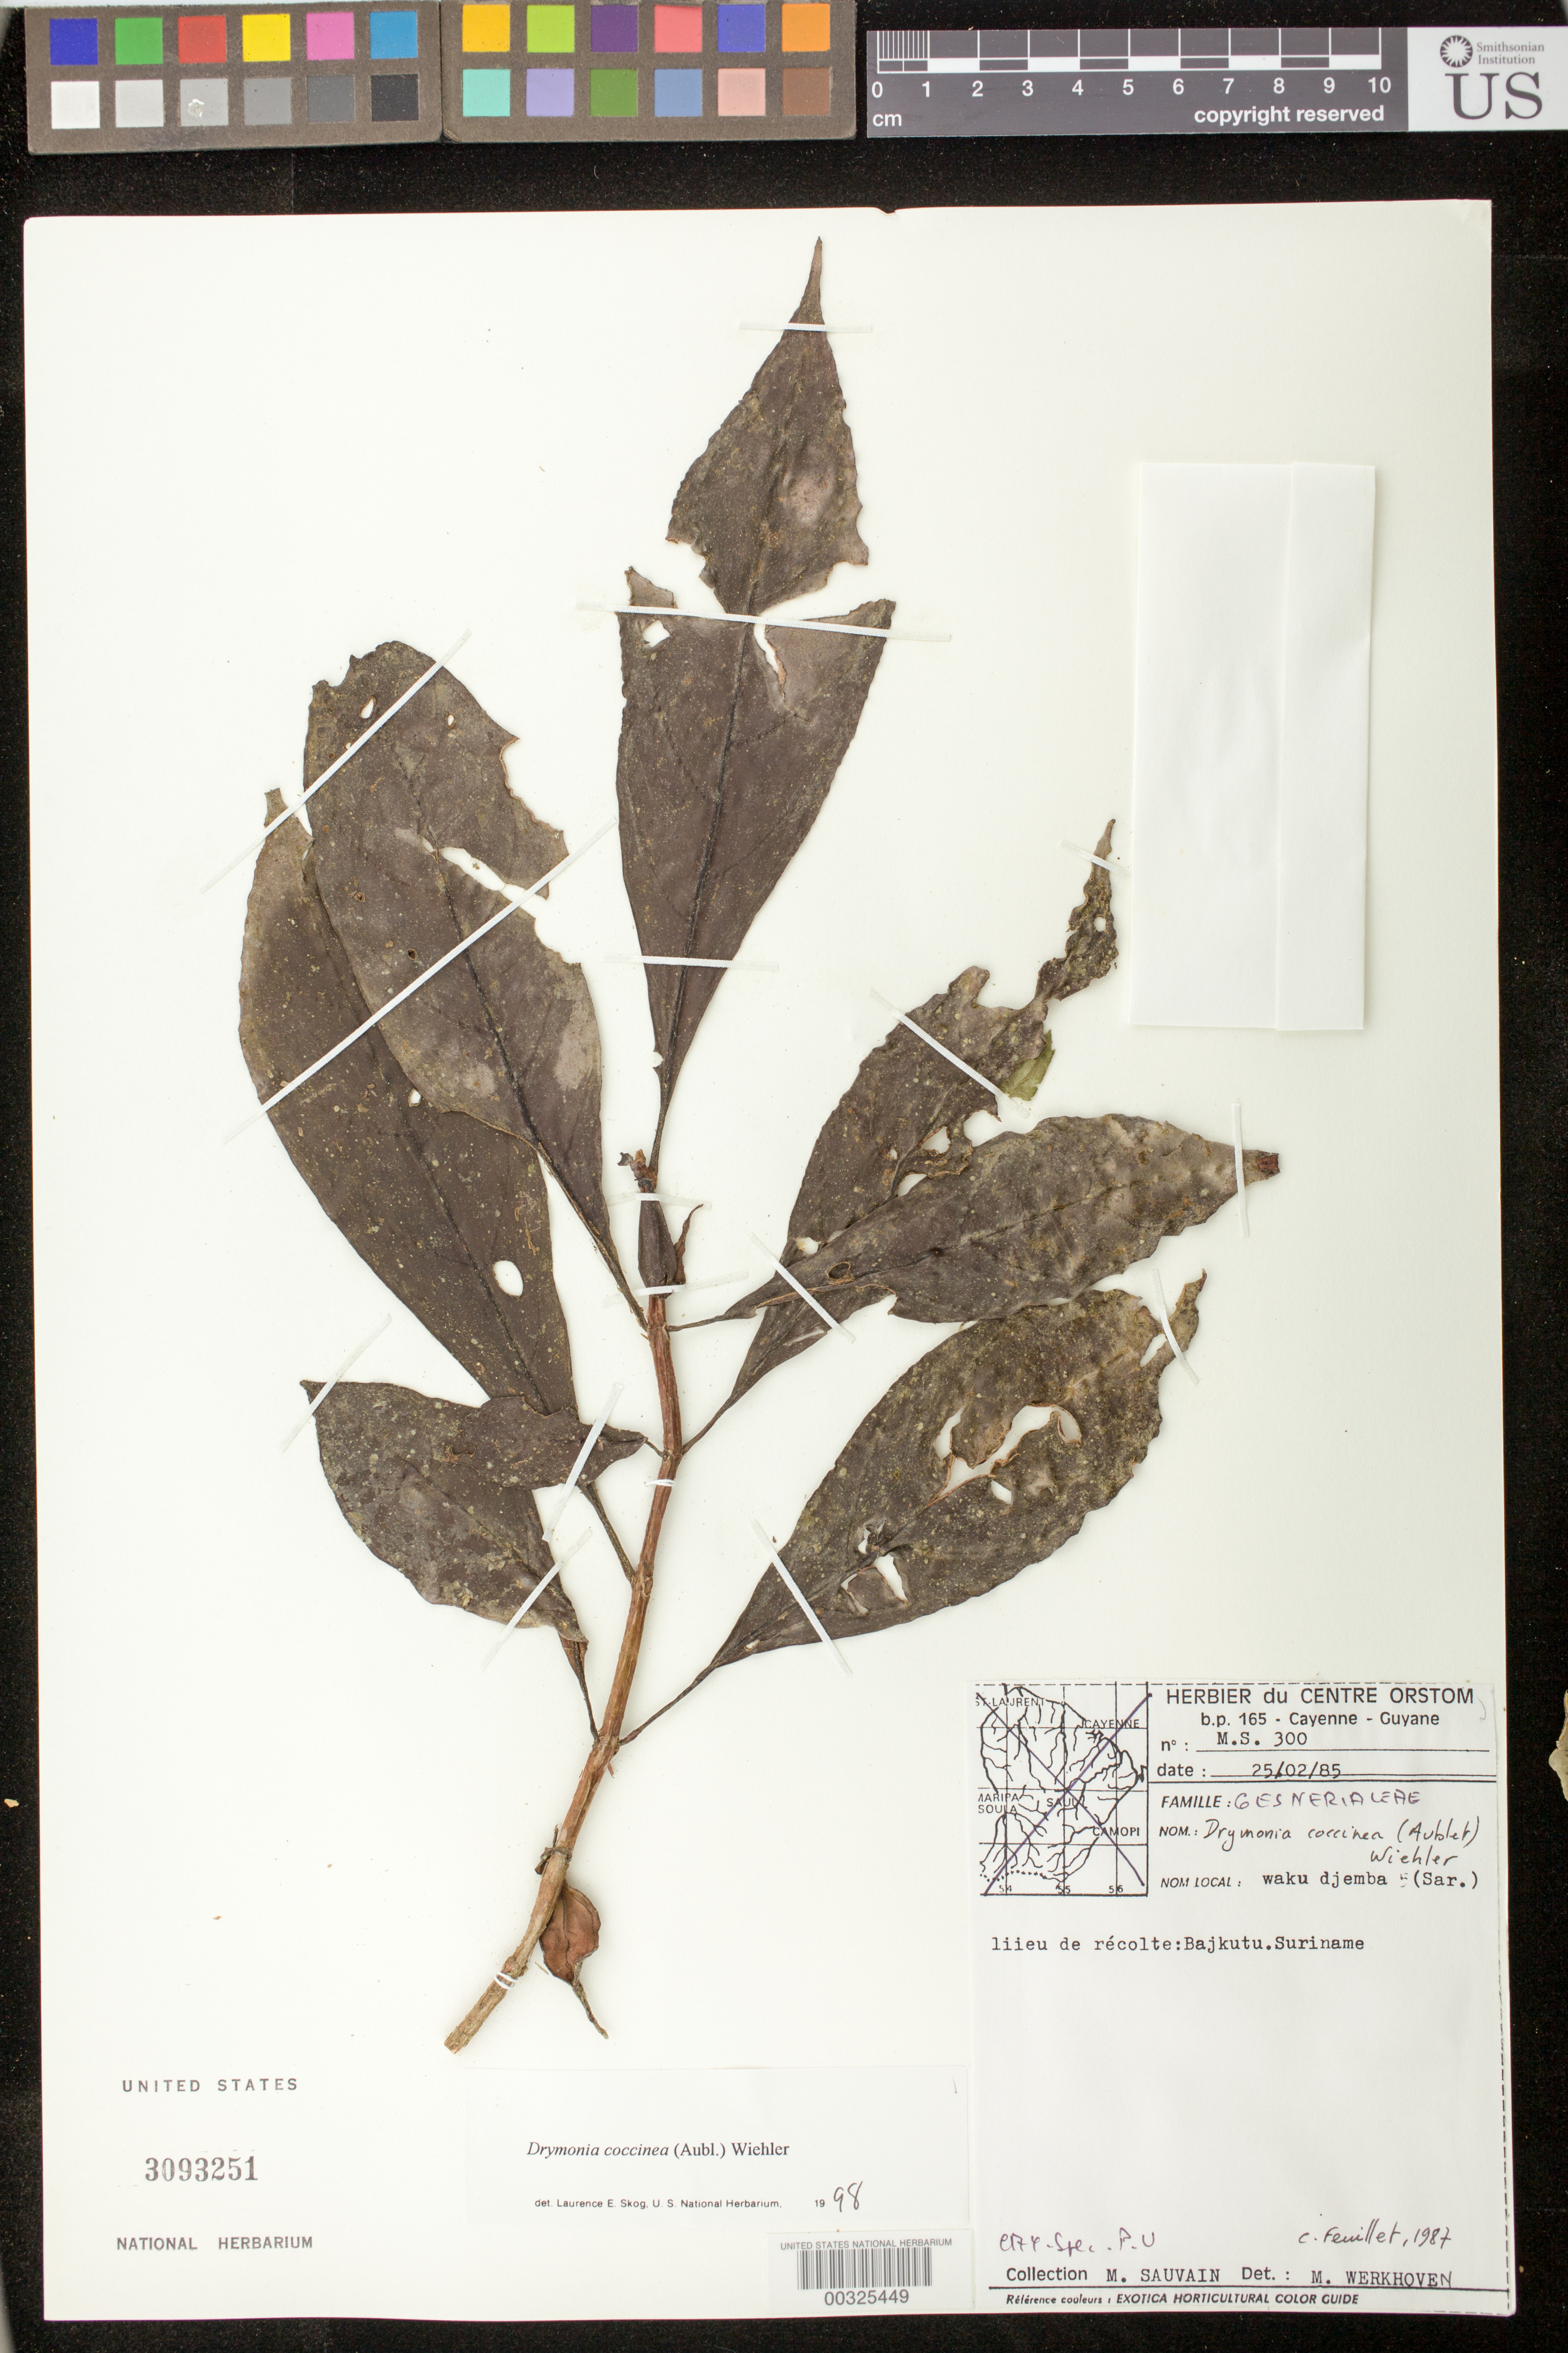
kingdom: Plantae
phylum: Tracheophyta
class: Magnoliopsida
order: Lamiales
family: Gesneriaceae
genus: Drymonia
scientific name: Drymonia coccinea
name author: (Aubl.) Wiehler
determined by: Skog, Laurence E.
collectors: M. Sauvain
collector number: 300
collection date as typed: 25 Feb 1985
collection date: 1985-02-25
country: Suriname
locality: Bajkutu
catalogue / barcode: US 3093251